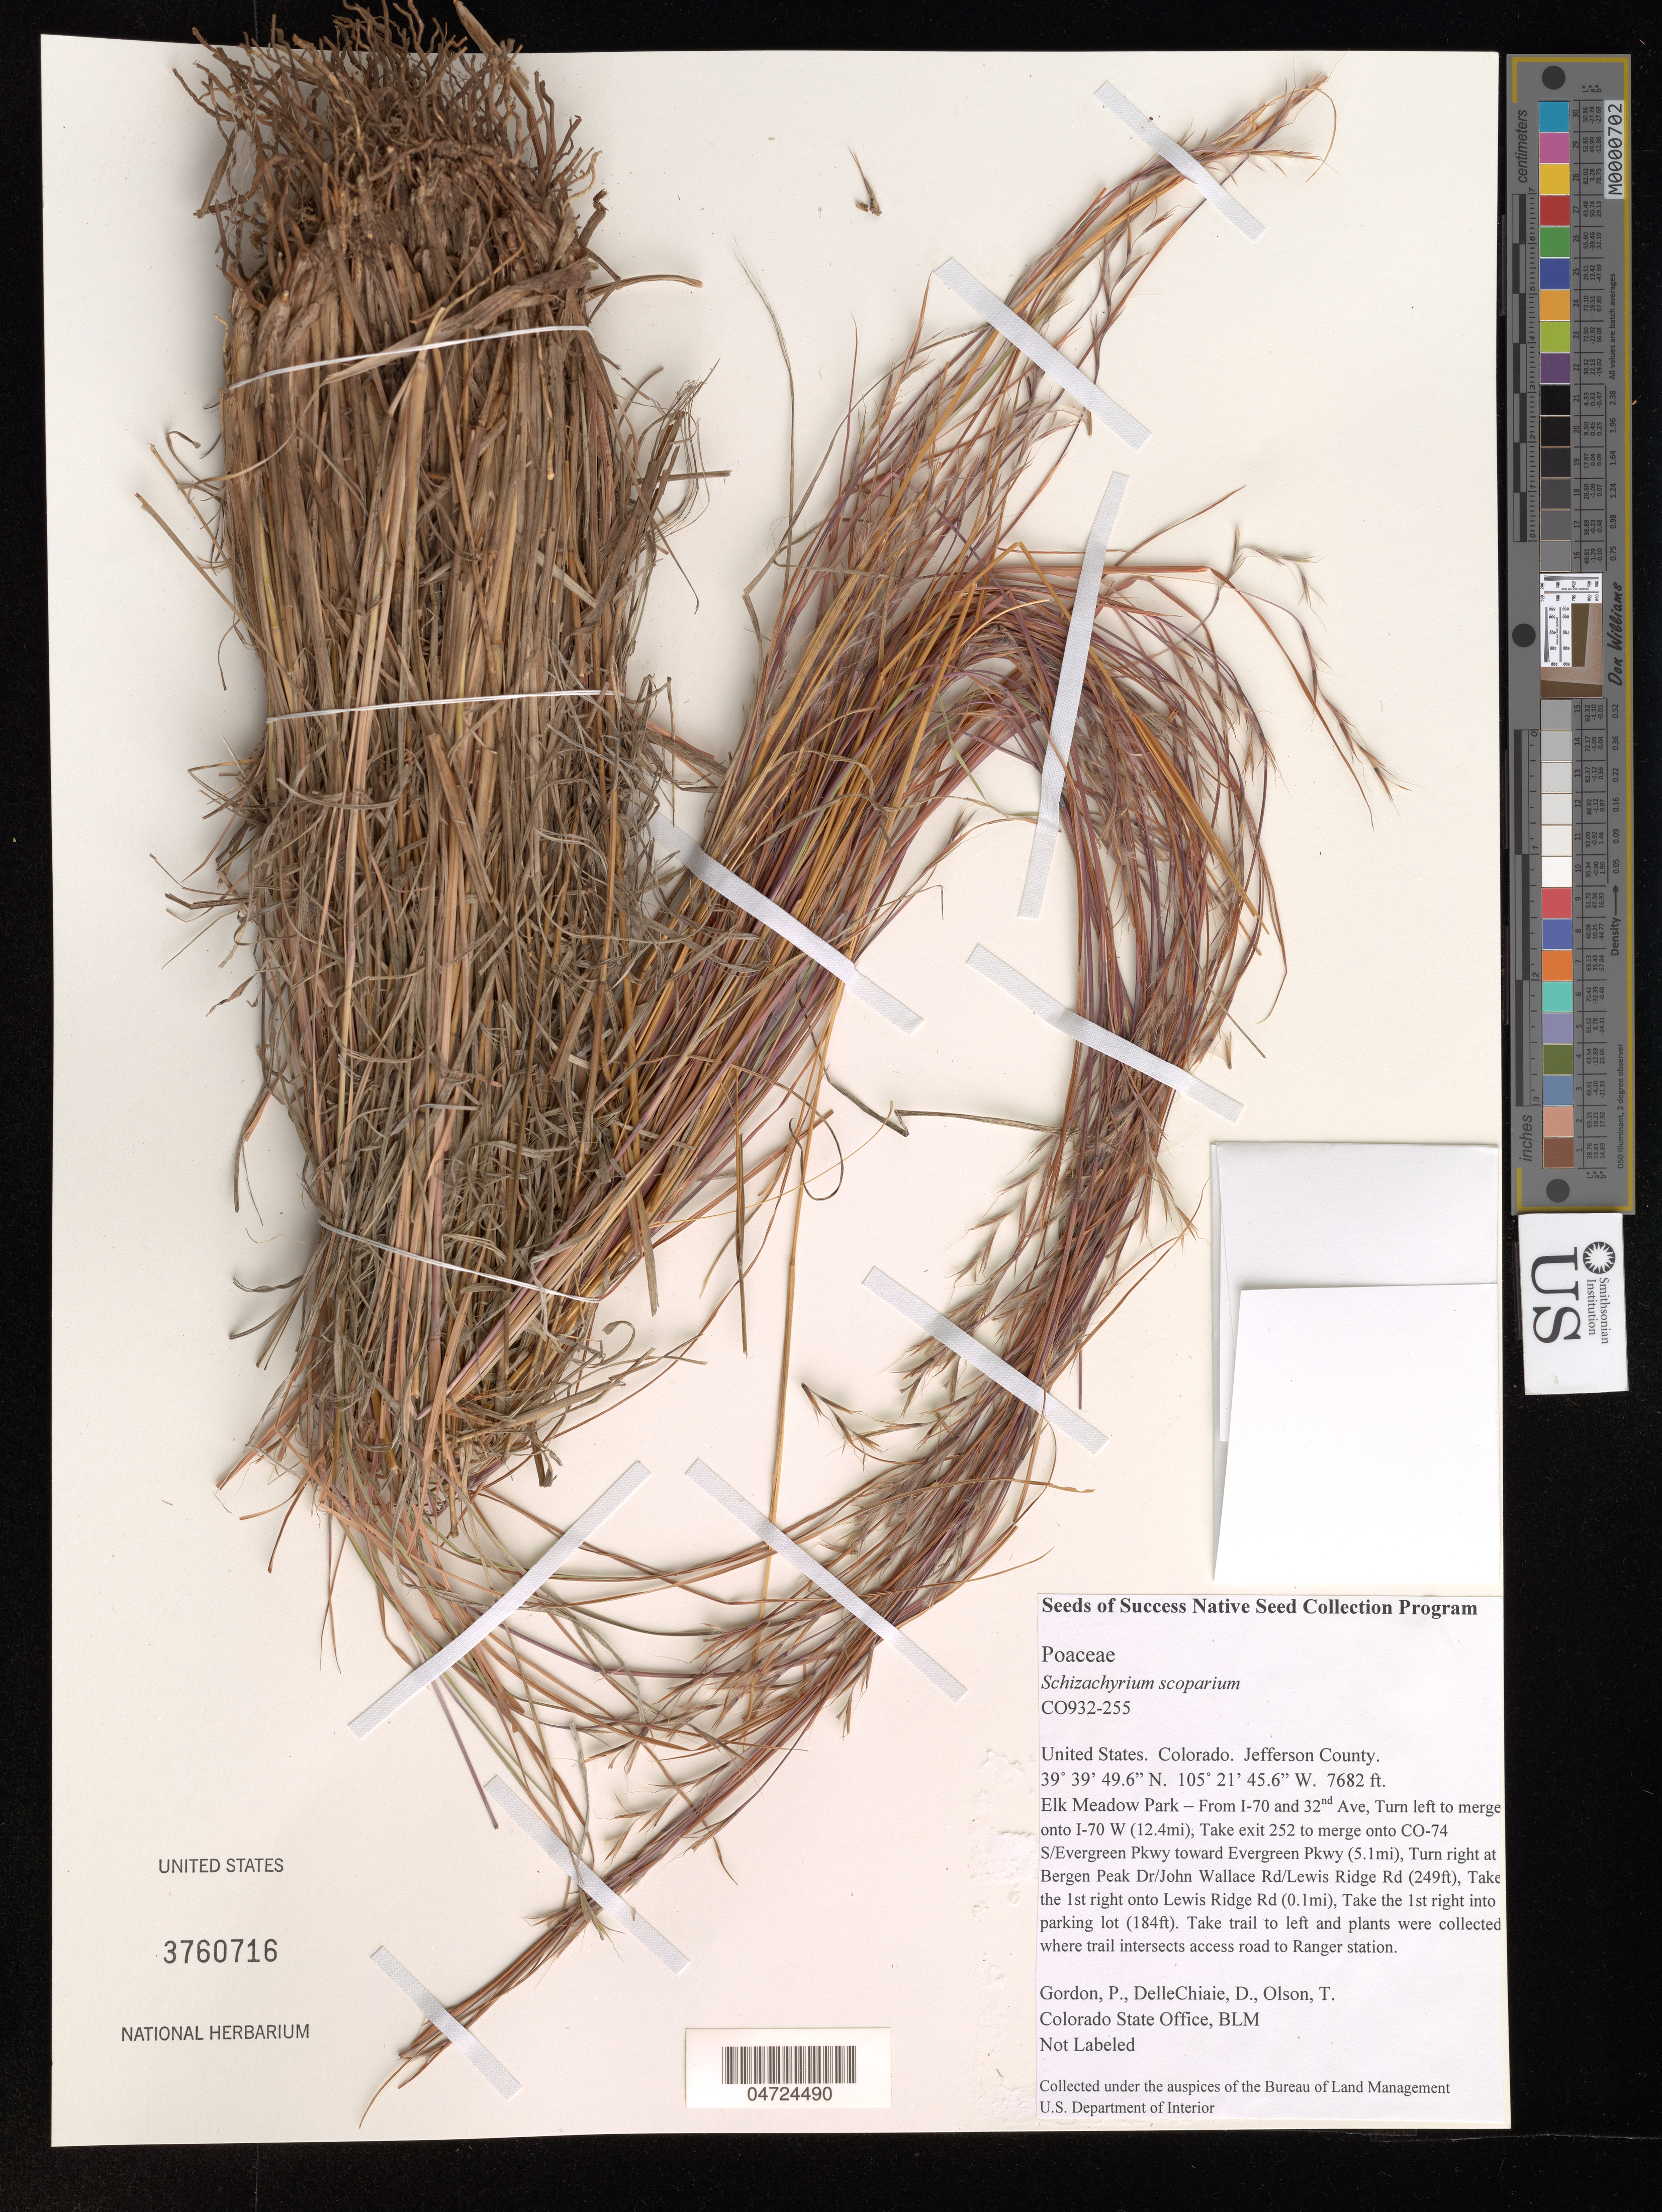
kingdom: Plantae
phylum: Tracheophyta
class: Liliopsida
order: Poales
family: Poaceae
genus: Schizachyrium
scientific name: Schizachyrium scoparium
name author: (Michx.) Nash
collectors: P. Gordon, D. DelleChiaie & T. Olson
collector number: CO932-255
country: United States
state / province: Colorado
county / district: Jefferson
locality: Jefferson County. Elk Meadow Park - From I-70 and 32nd Ave, Turn left to merge onto I-70 W (12.4mi), Take exit 252 to merge onto CO-74 S/Evergreen Pkwy toward Evergreen Pkwy (5.1mi), Turn right at Bergen Peak Dr/John Wallace Rd/Lewis Ridge Rd (249ft), Take the 1st right onto Lewis Ridge Rd (0.1mi), Take the 1st right onto parking lot (184ft). Take trail to left and plants were collected where trail intersects access road to Ranger station.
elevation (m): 2341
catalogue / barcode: US 3760716